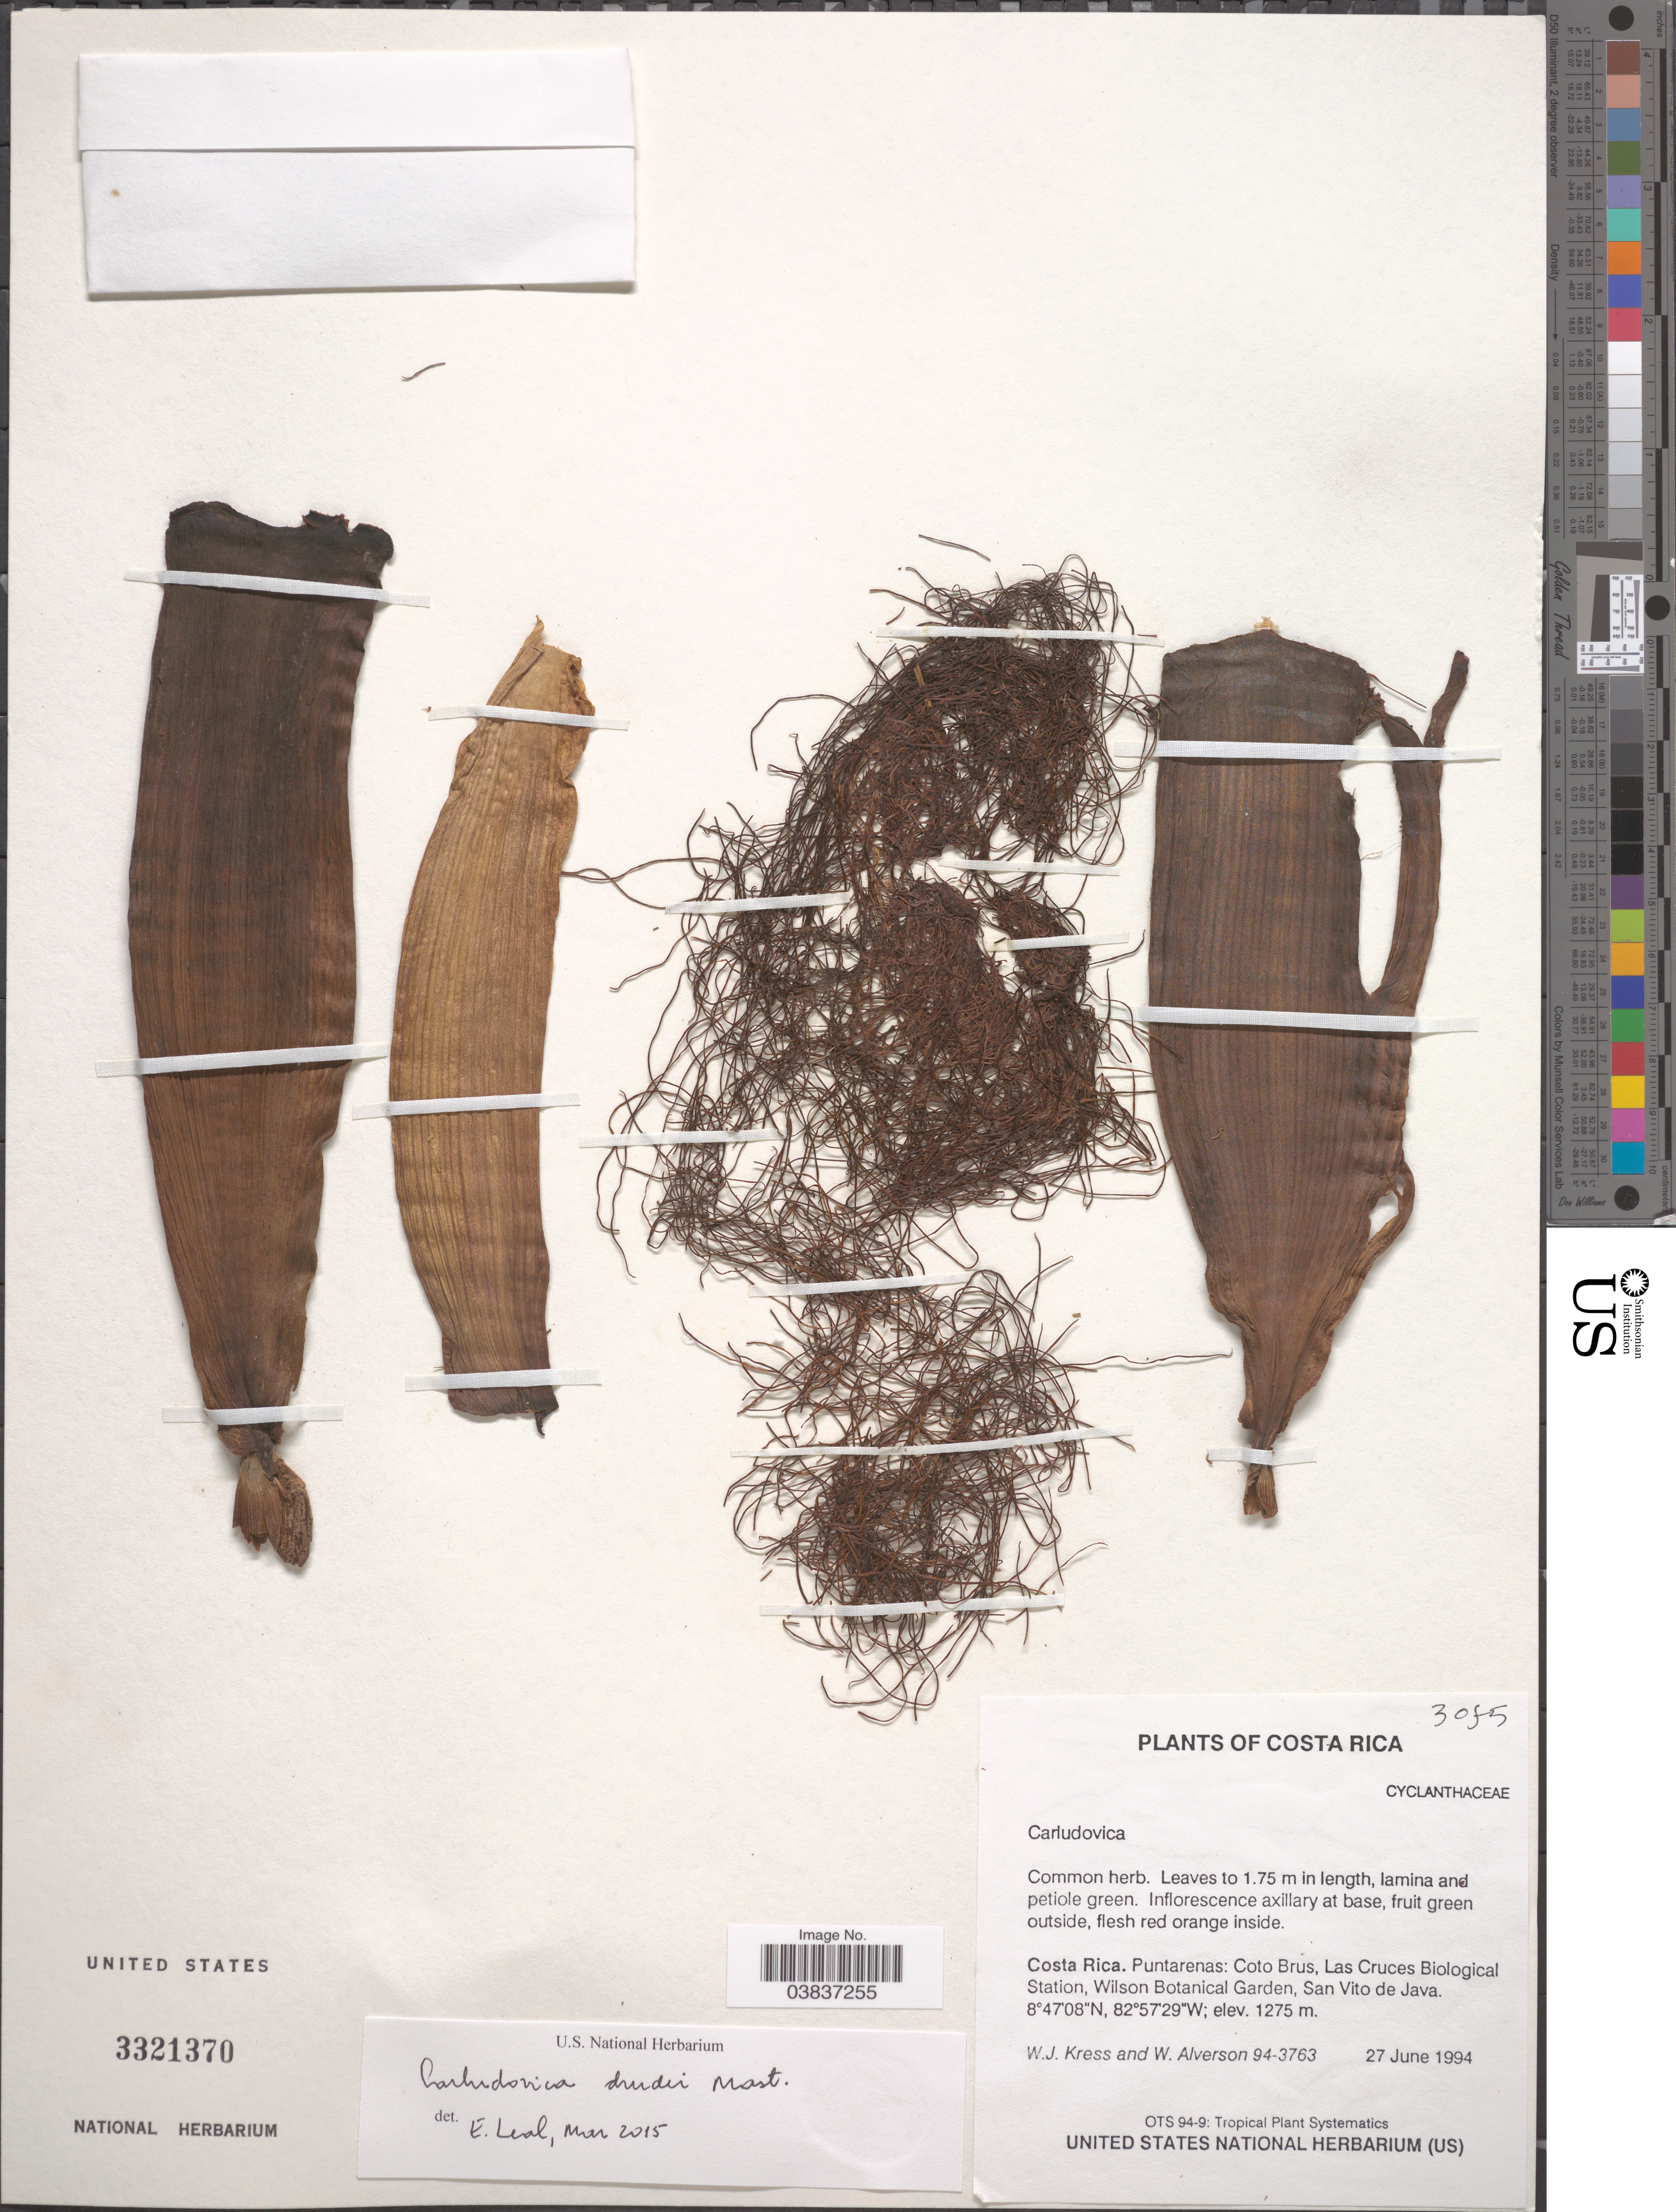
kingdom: Plantae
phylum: Tracheophyta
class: Liliopsida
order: Pandanales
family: Cyclanthaceae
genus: Carludovica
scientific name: Carludovica drudei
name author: Mast.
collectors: W. J. Kress & W. S. Alverson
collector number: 94-3763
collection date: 1994-06-27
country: Costa Rica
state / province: Puntarenas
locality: Coto Brus, Las Cruces Biological Station, Wilson Botanical Garden, San Vito de Java.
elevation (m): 1275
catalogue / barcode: US 3321370